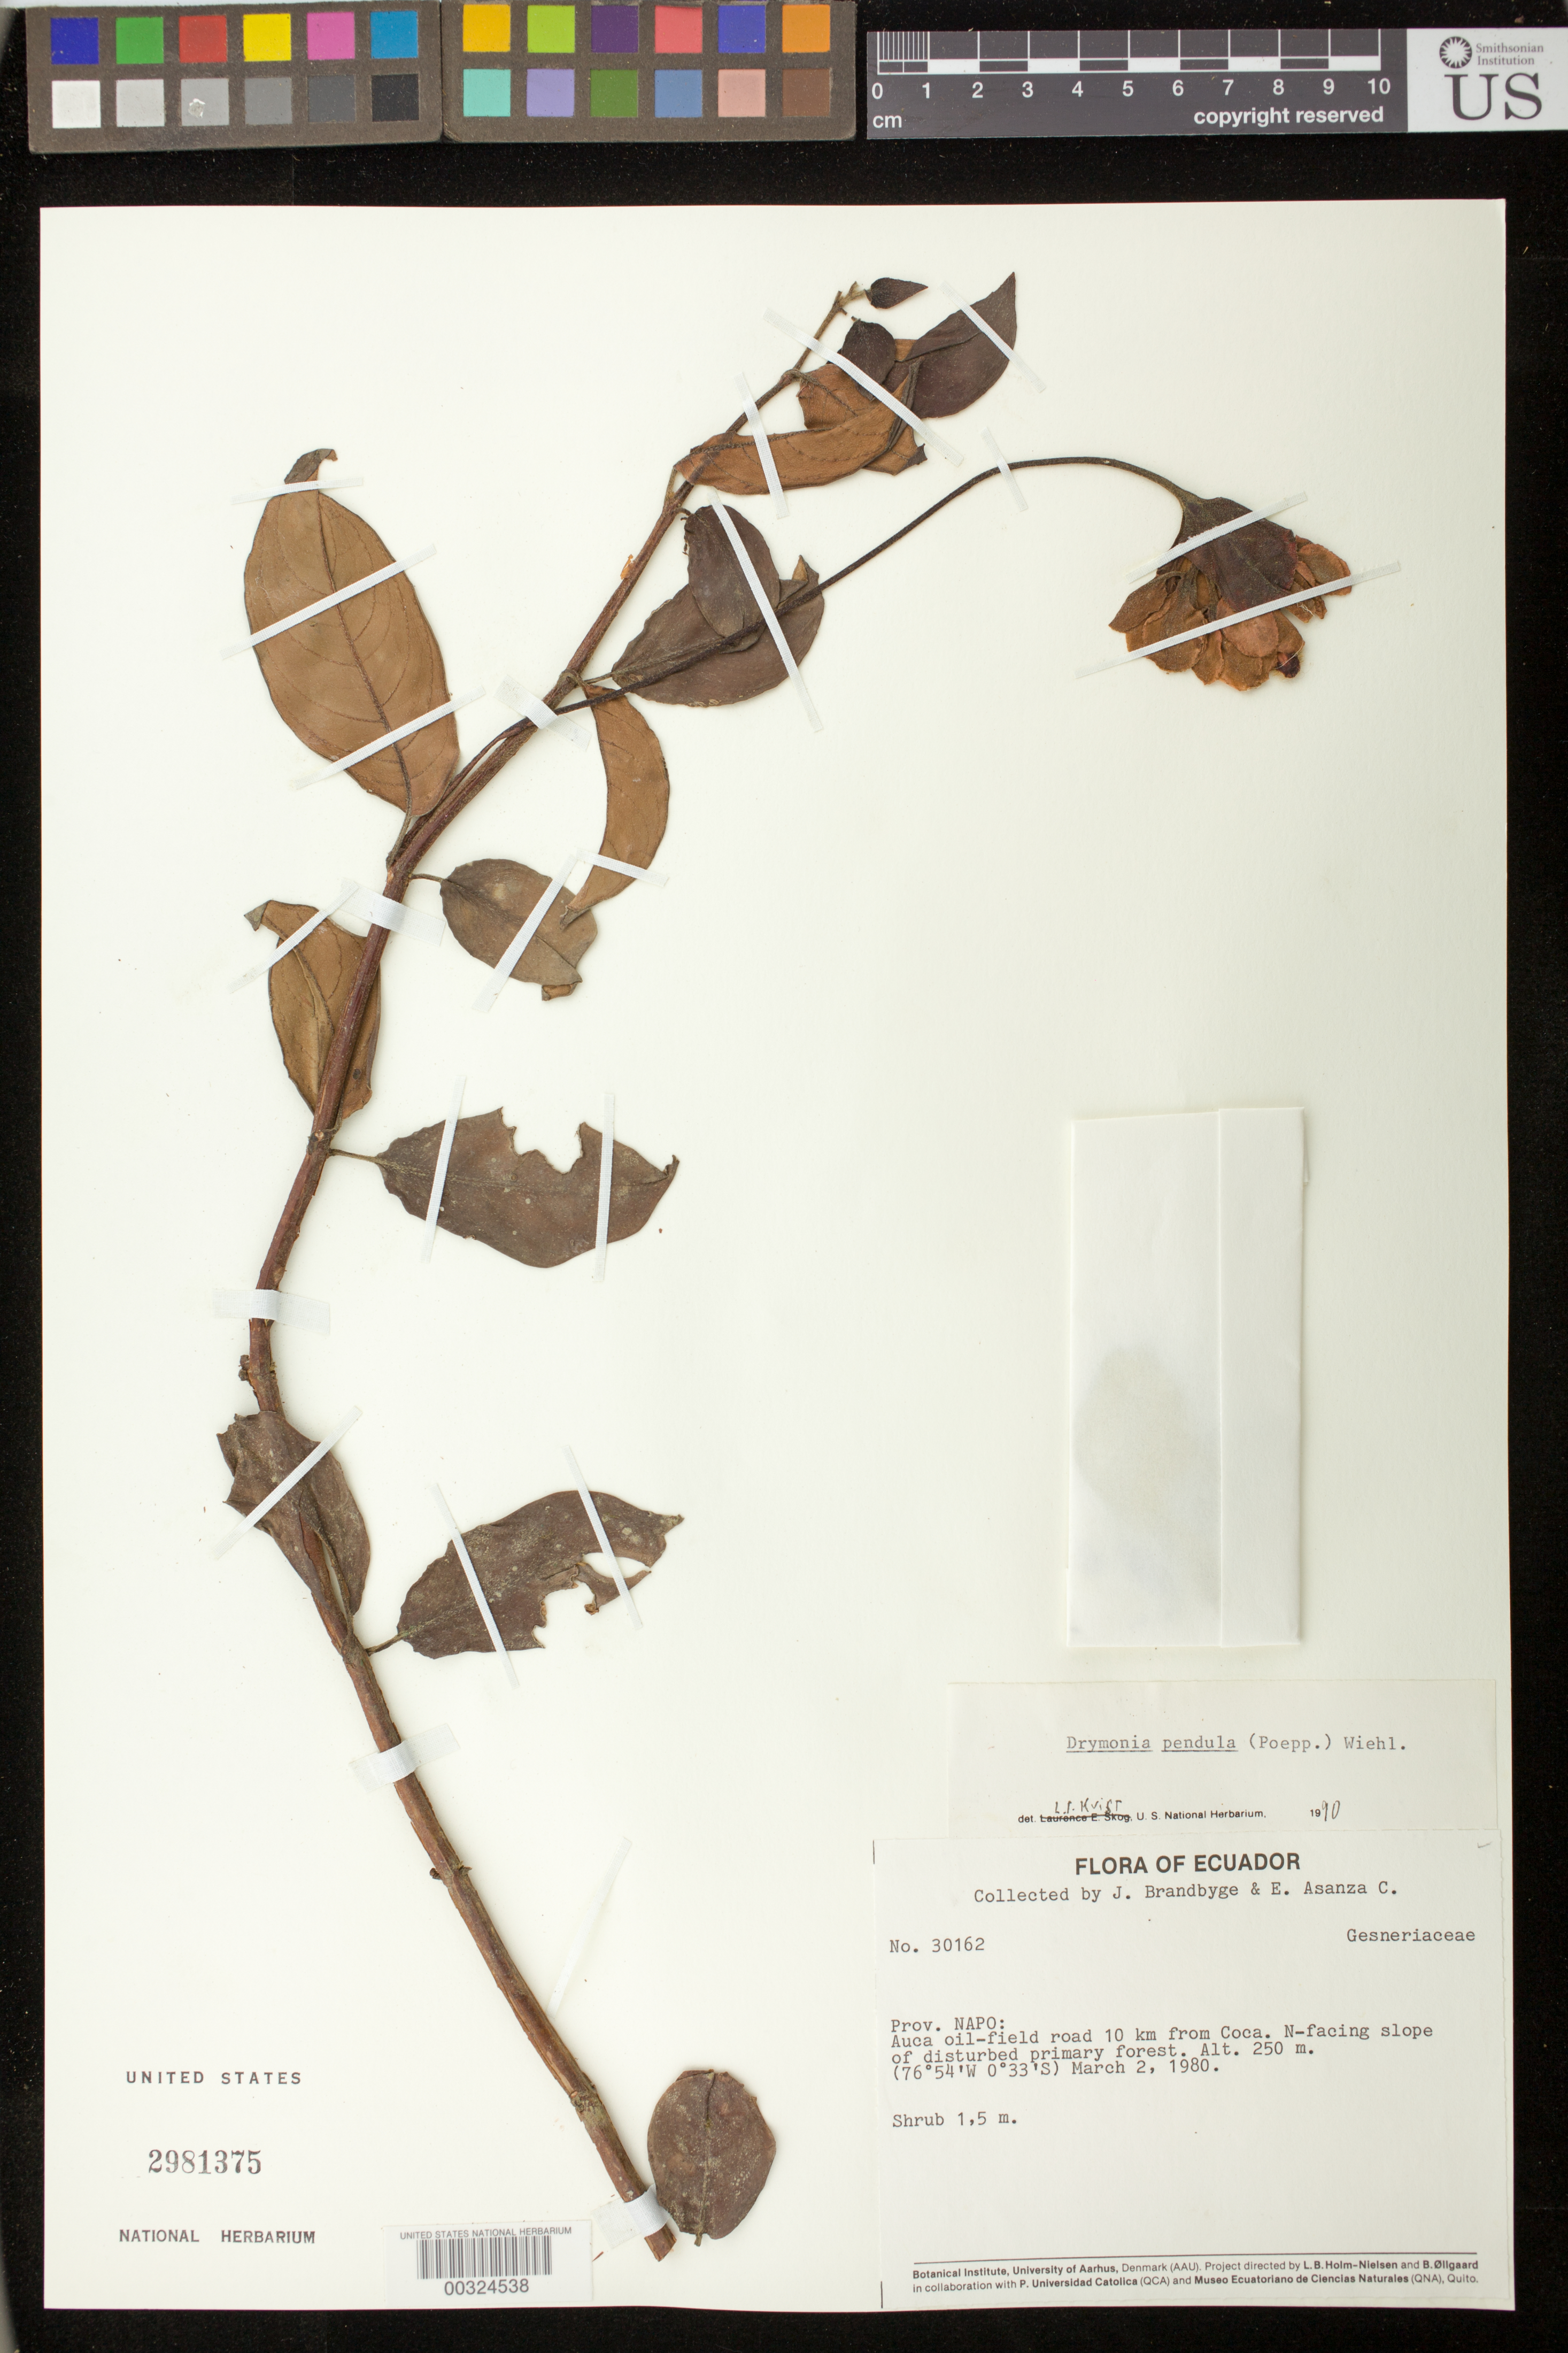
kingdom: Plantae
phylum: Tracheophyta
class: Magnoliopsida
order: Lamiales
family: Gesneriaceae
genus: Drymonia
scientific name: Drymonia pendula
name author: (Poepp.) Wiehler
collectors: J. Brandbyge & E. Asanza C.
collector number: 30162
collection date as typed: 02 Mar 1980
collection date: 1980-03-02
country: Ecuador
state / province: Napo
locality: Auca oil-field road 10 km from Coca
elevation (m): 250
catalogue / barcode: US 2981375